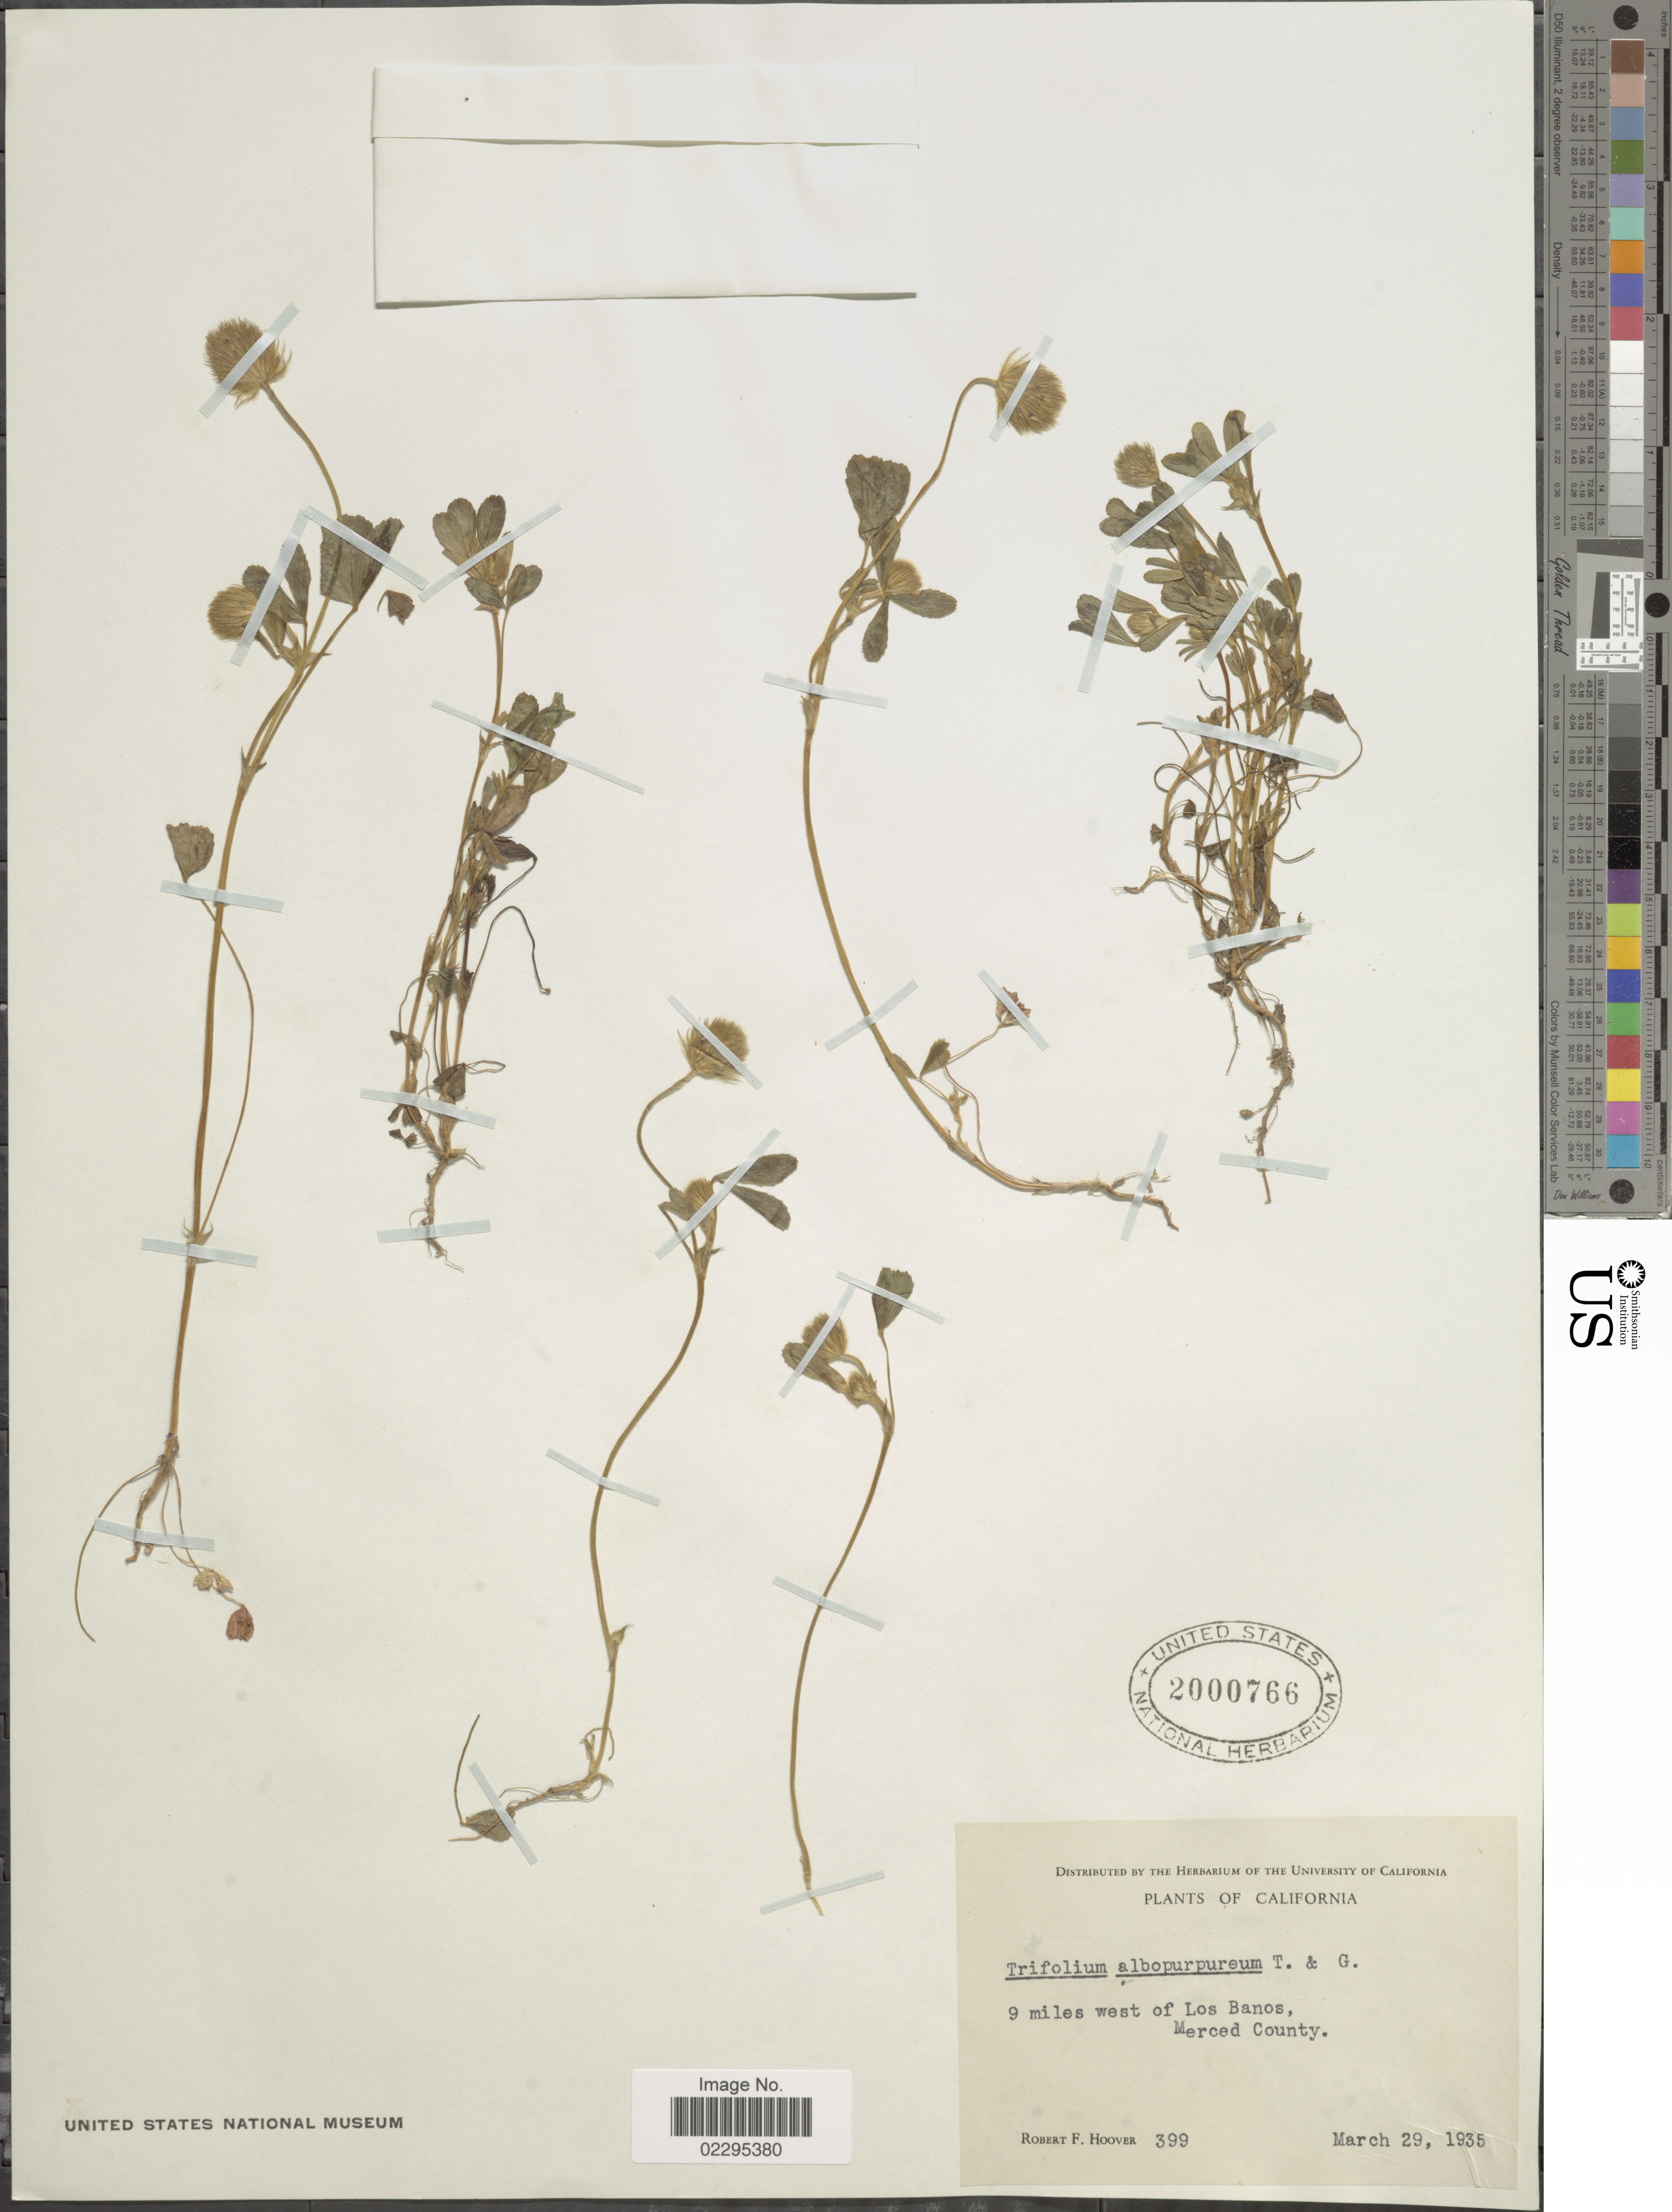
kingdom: Plantae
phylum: Tracheophyta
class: Magnoliopsida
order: Fabales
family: Fabaceae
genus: Trifolium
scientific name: Trifolium albopurpureum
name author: Torr. & A. Gray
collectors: R. F. Hoover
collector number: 399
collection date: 1935-03-29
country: United States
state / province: California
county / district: Merced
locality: California, 9 miles west of Los Banos, Merced County.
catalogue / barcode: US 2000766